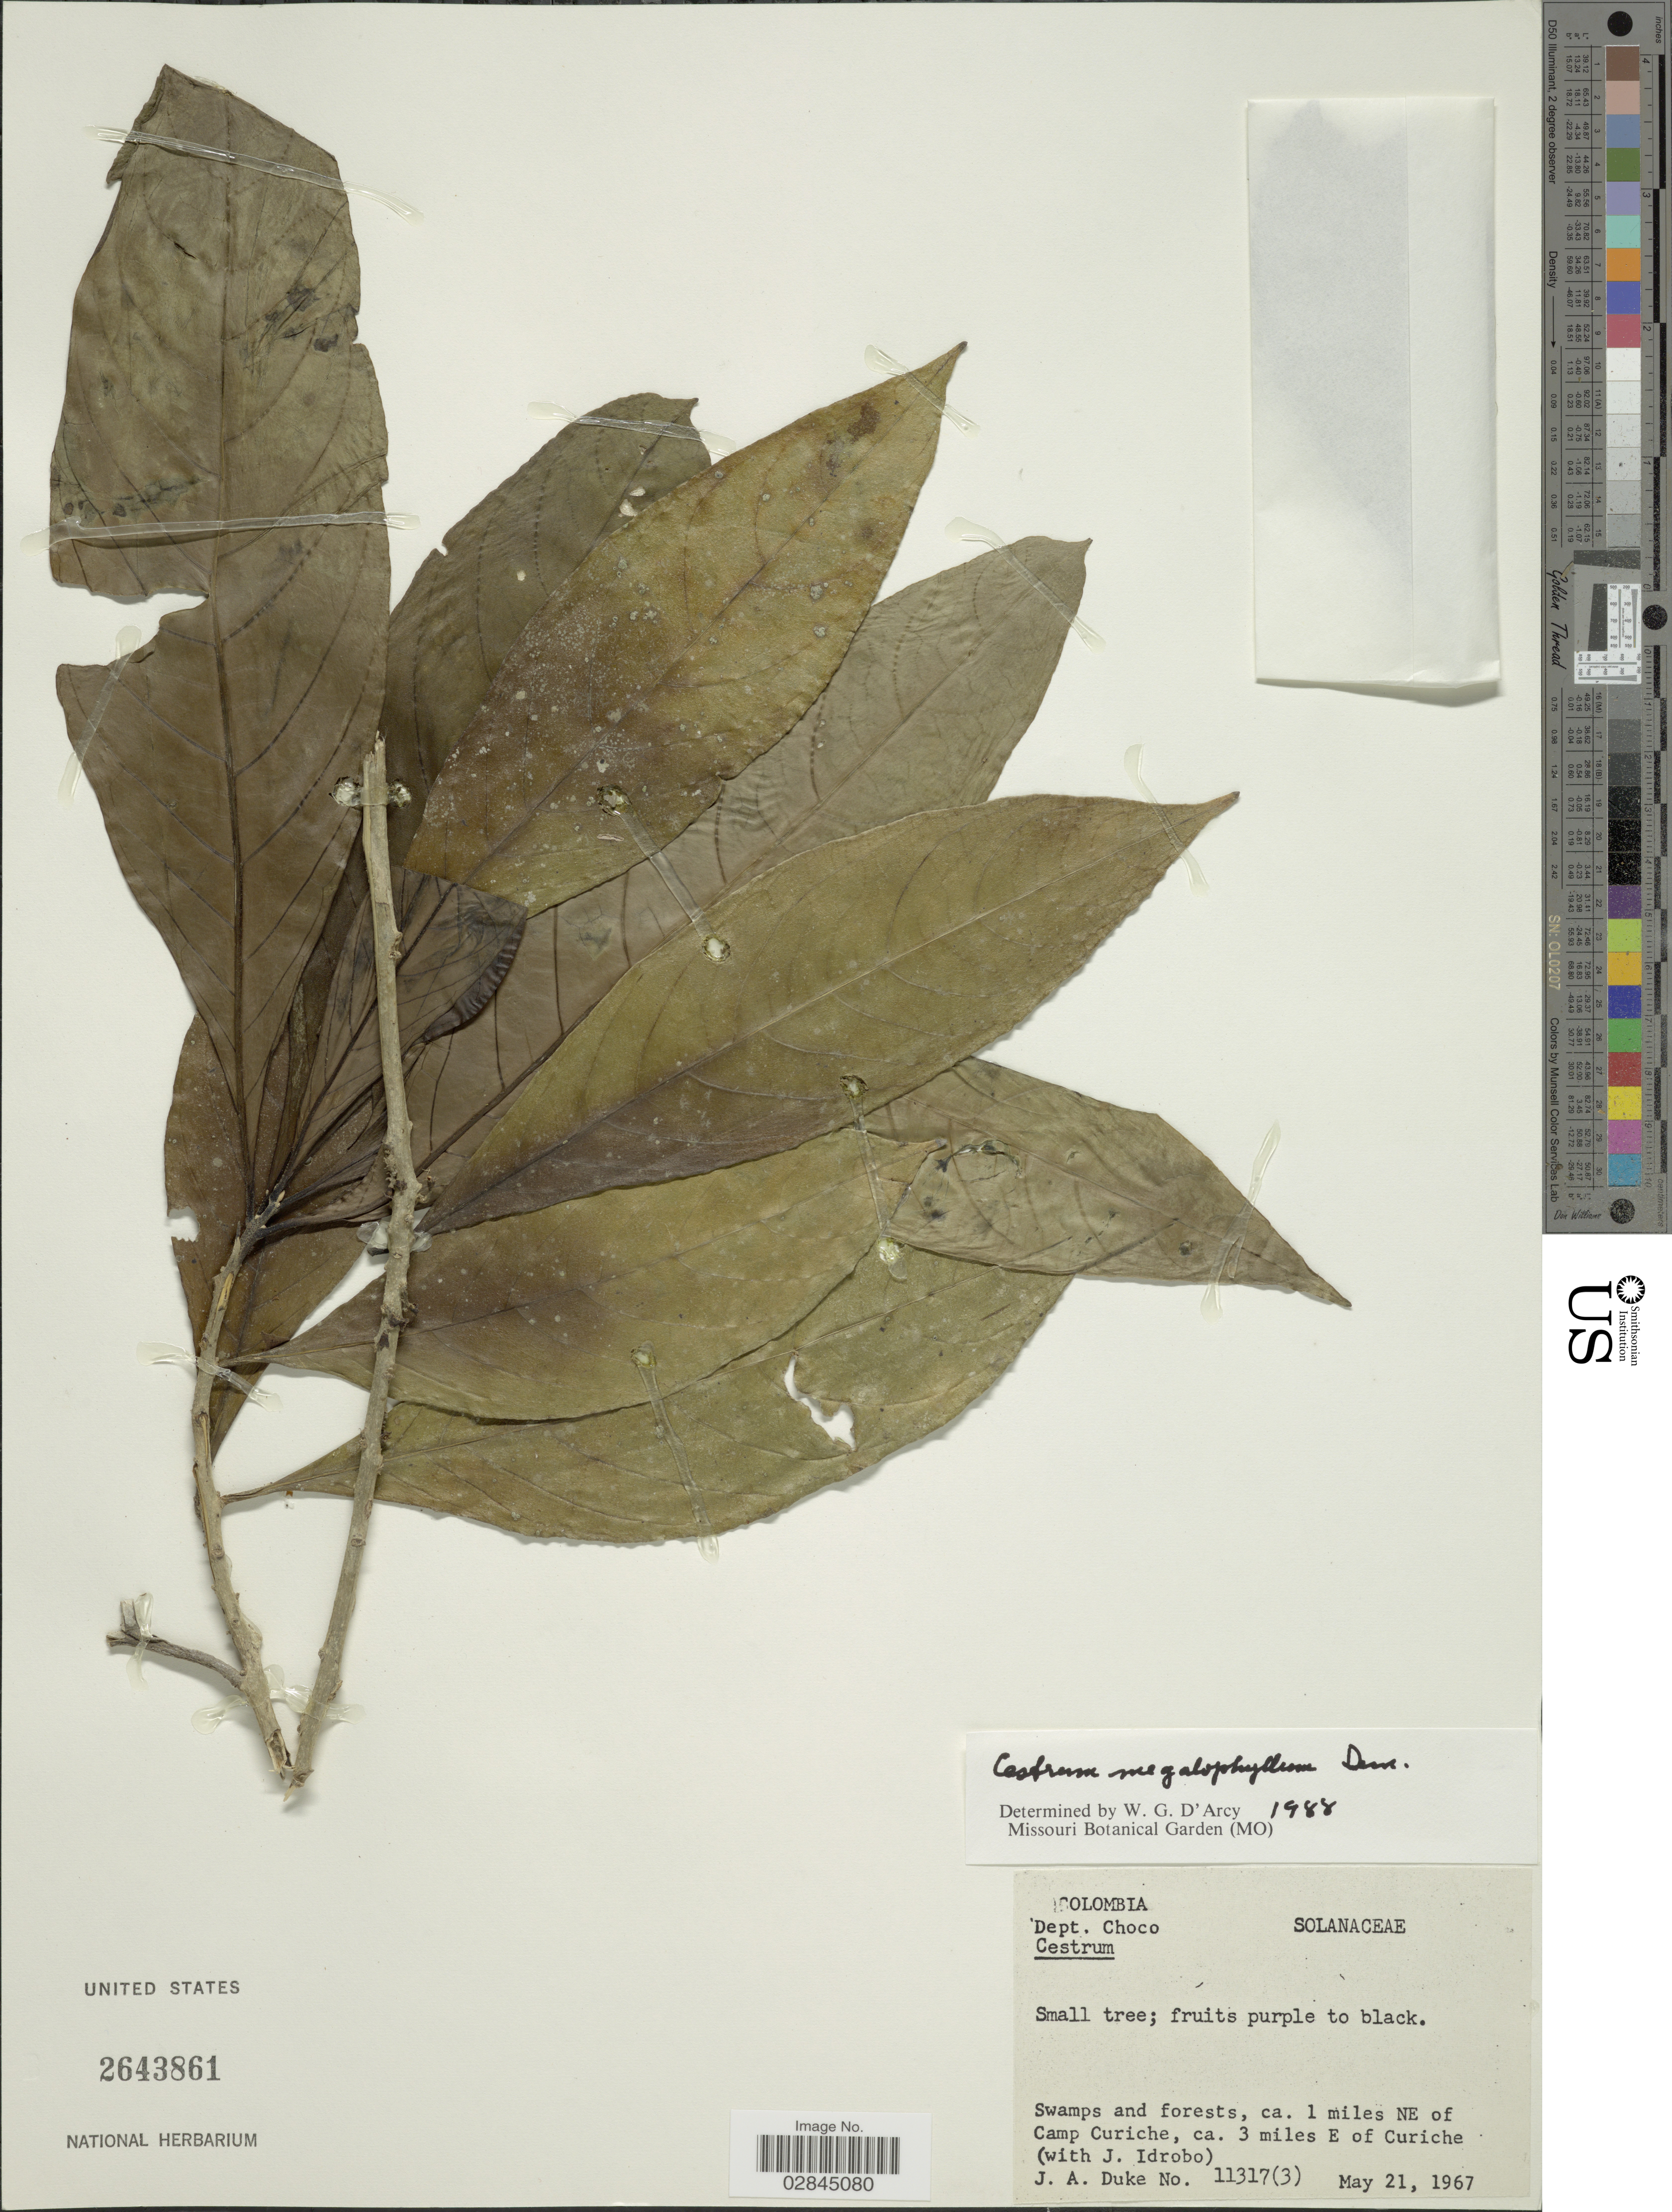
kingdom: Plantae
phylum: Tracheophyta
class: Magnoliopsida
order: Solanales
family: Solanaceae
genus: Cestrum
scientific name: Cestrum schlechtendahlii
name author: G. Don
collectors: J. A. Duke & J. M. Idrobo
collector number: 11317(3)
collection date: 1967-05-21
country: Colombia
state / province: Chocó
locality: Dept. Chocho. Swamps and forests, ca. 1 miles NE of Camp Curiche, ca. 3 miles E. of Curiche.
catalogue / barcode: US 2643861